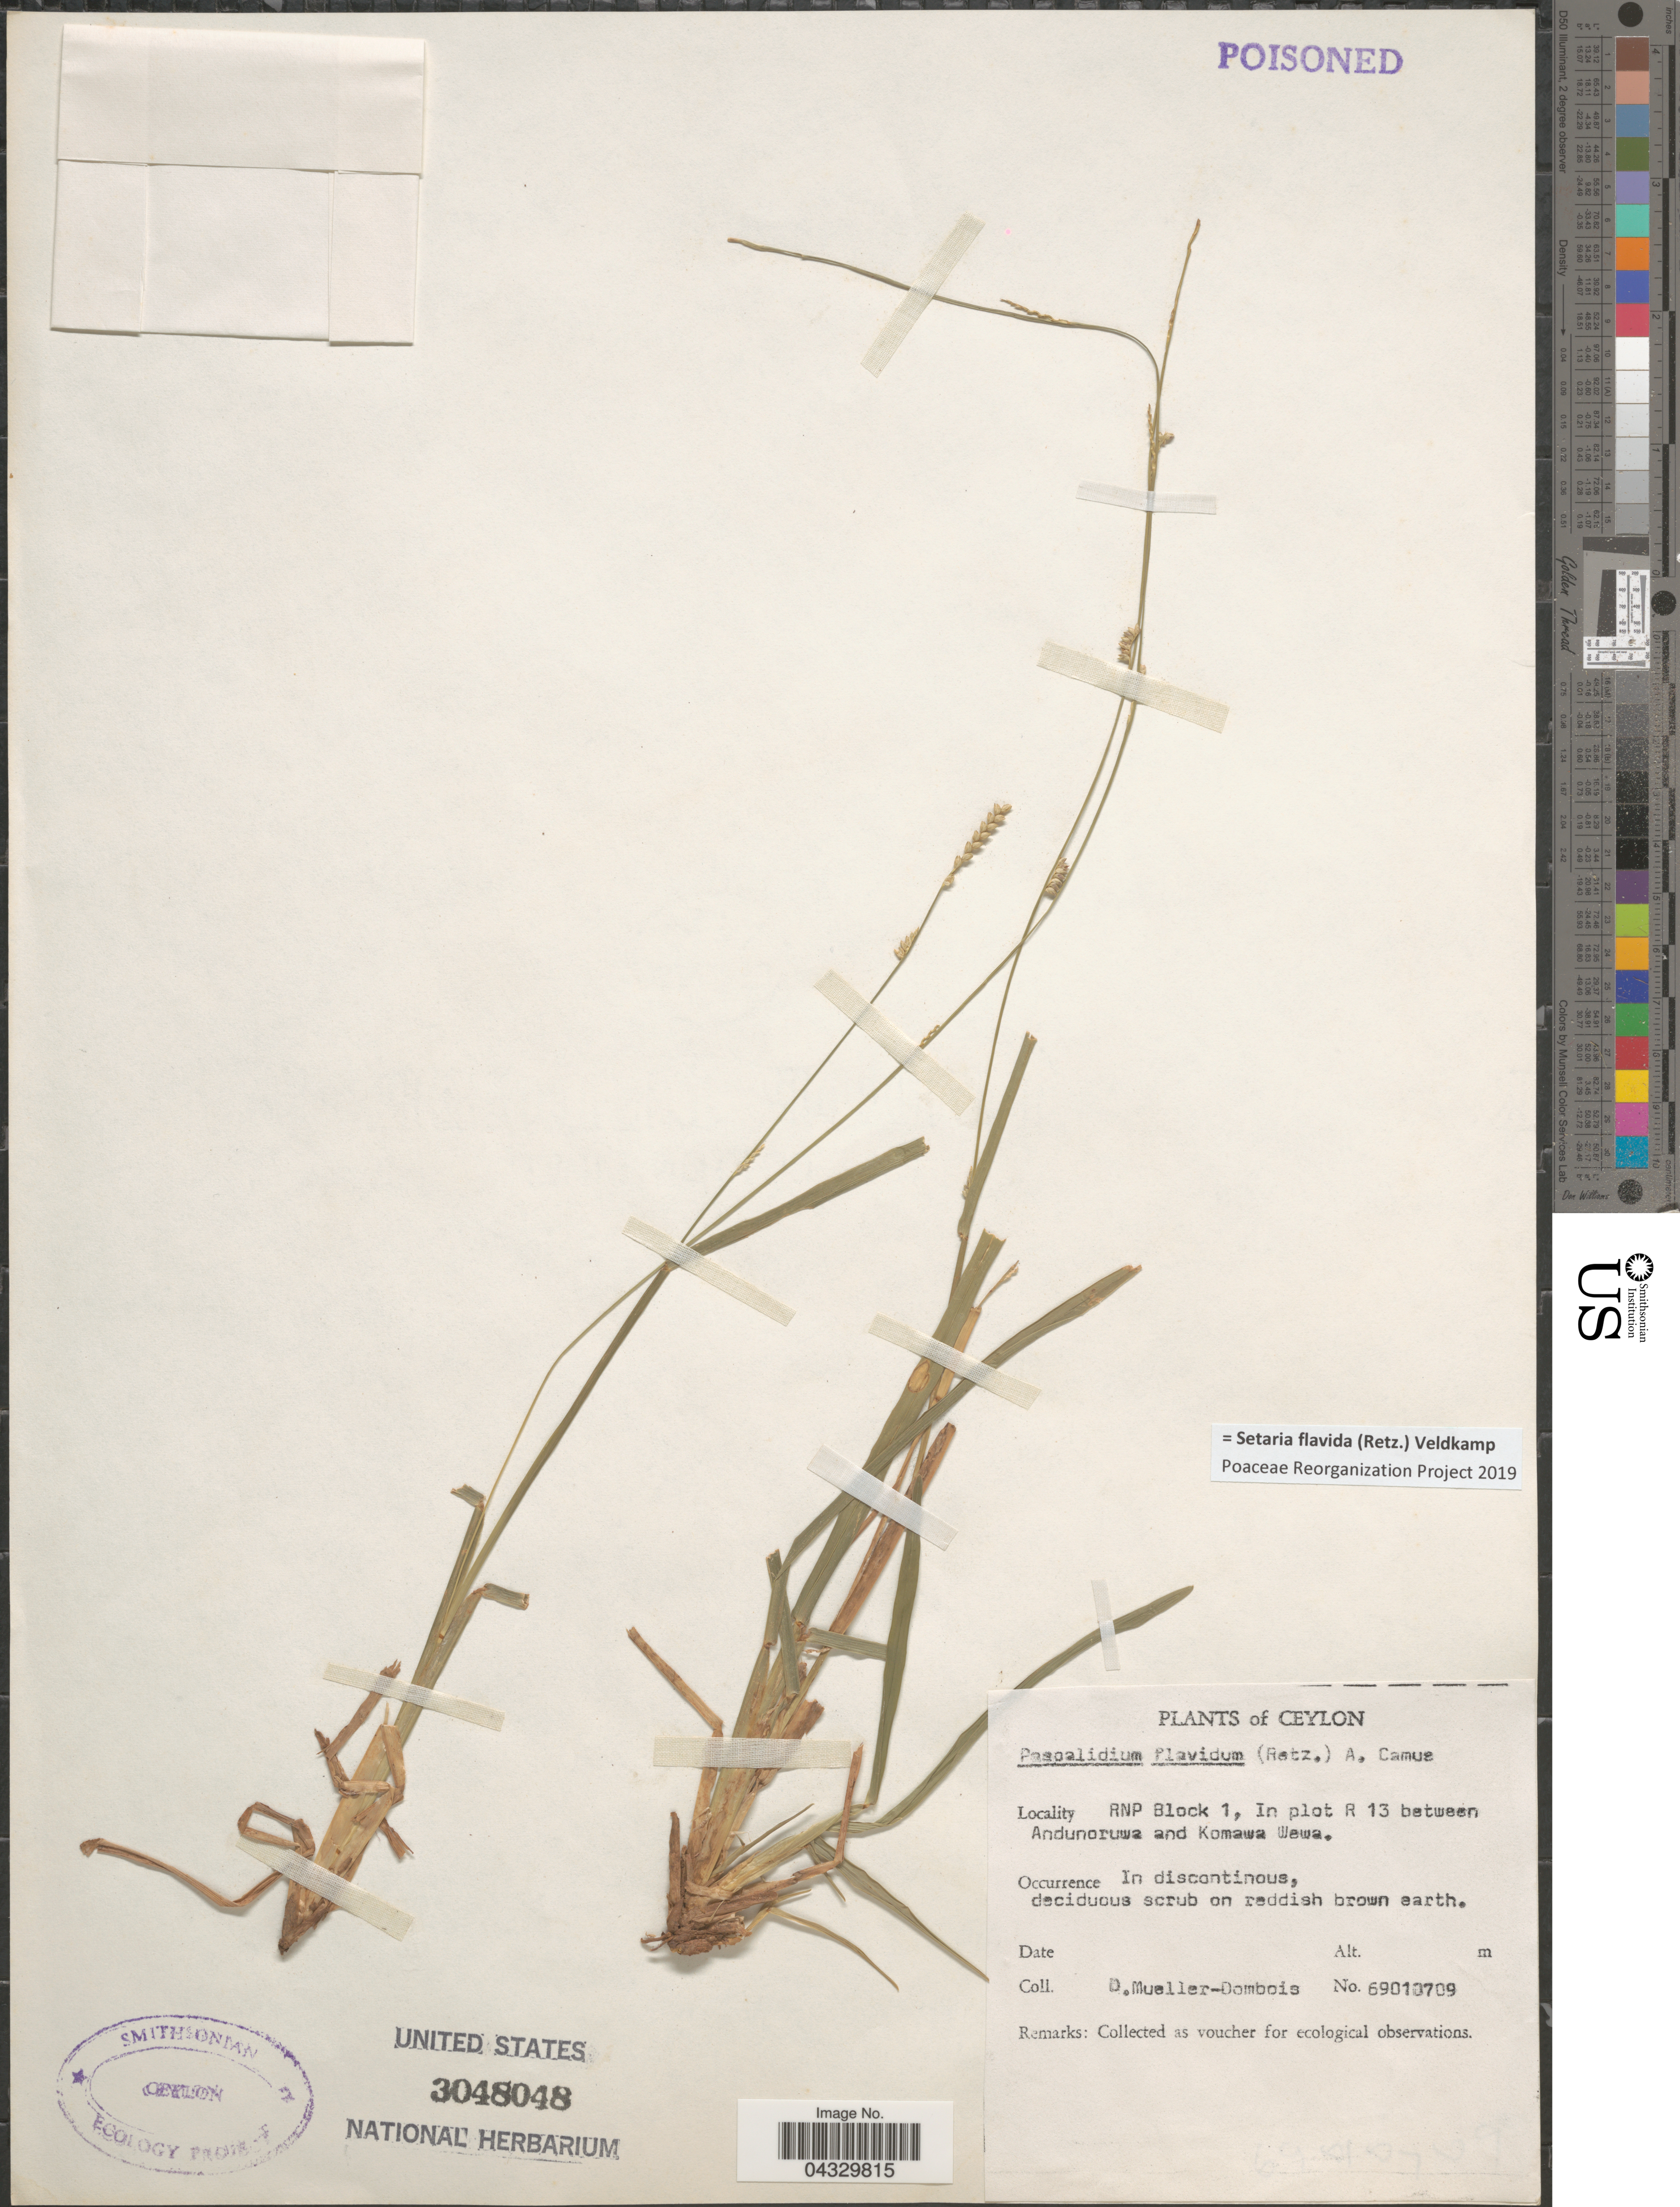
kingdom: Plantae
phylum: Tracheophyta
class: Liliopsida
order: Poales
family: Poaceae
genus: Setaria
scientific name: Setaria flavida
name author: (Retz.) Veldkamp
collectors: D. Mueller-Dombois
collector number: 69010709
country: Sri Lanka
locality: Ceylon. RNP Block 1, In plot R 13 between Andunoruwa and Komawa Wewa.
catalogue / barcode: US 3048048